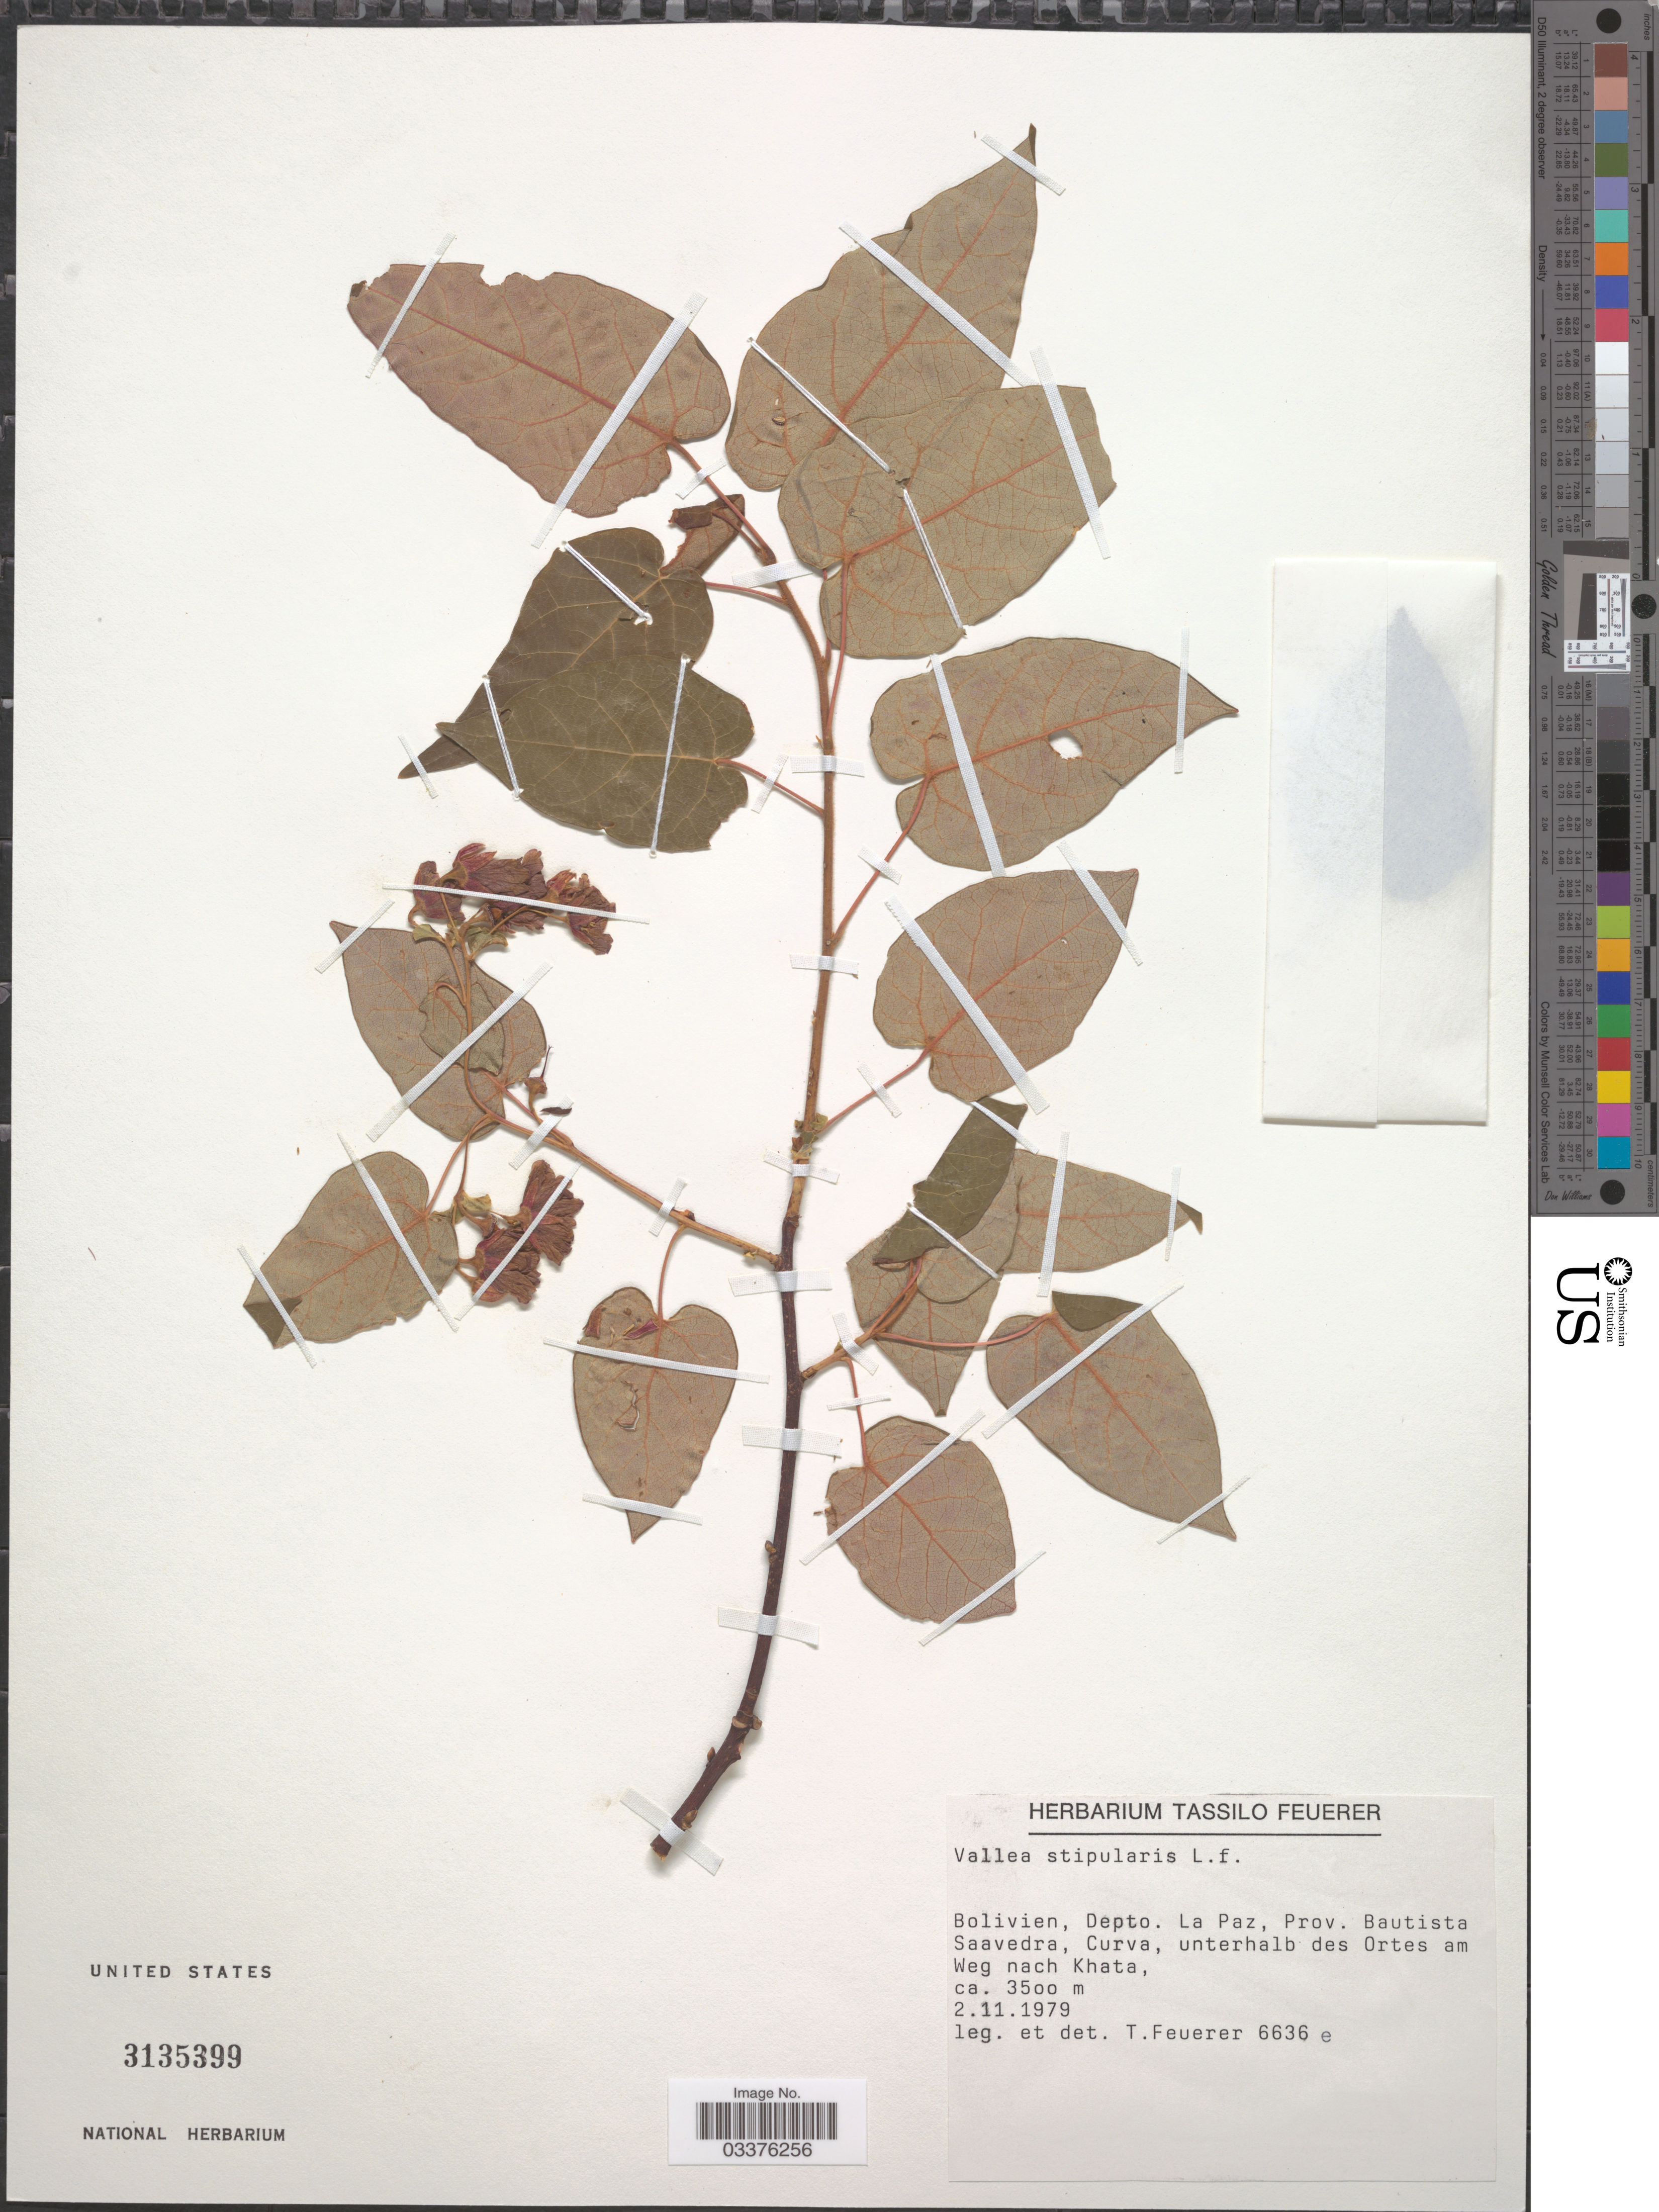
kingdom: Plantae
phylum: Tracheophyta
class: Magnoliopsida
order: Oxalidales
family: Elaeocarpaceae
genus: Vallea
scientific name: Vallea stipularis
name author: L. f.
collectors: T. Feuerer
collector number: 6636e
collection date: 1979-11-02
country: Bolivia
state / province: La Paz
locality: Depto. La Paz, Prov. Bautista Saavedra, Curva, unterhalb des Ortes am Weg nach Khata.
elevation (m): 3500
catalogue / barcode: US 3135399